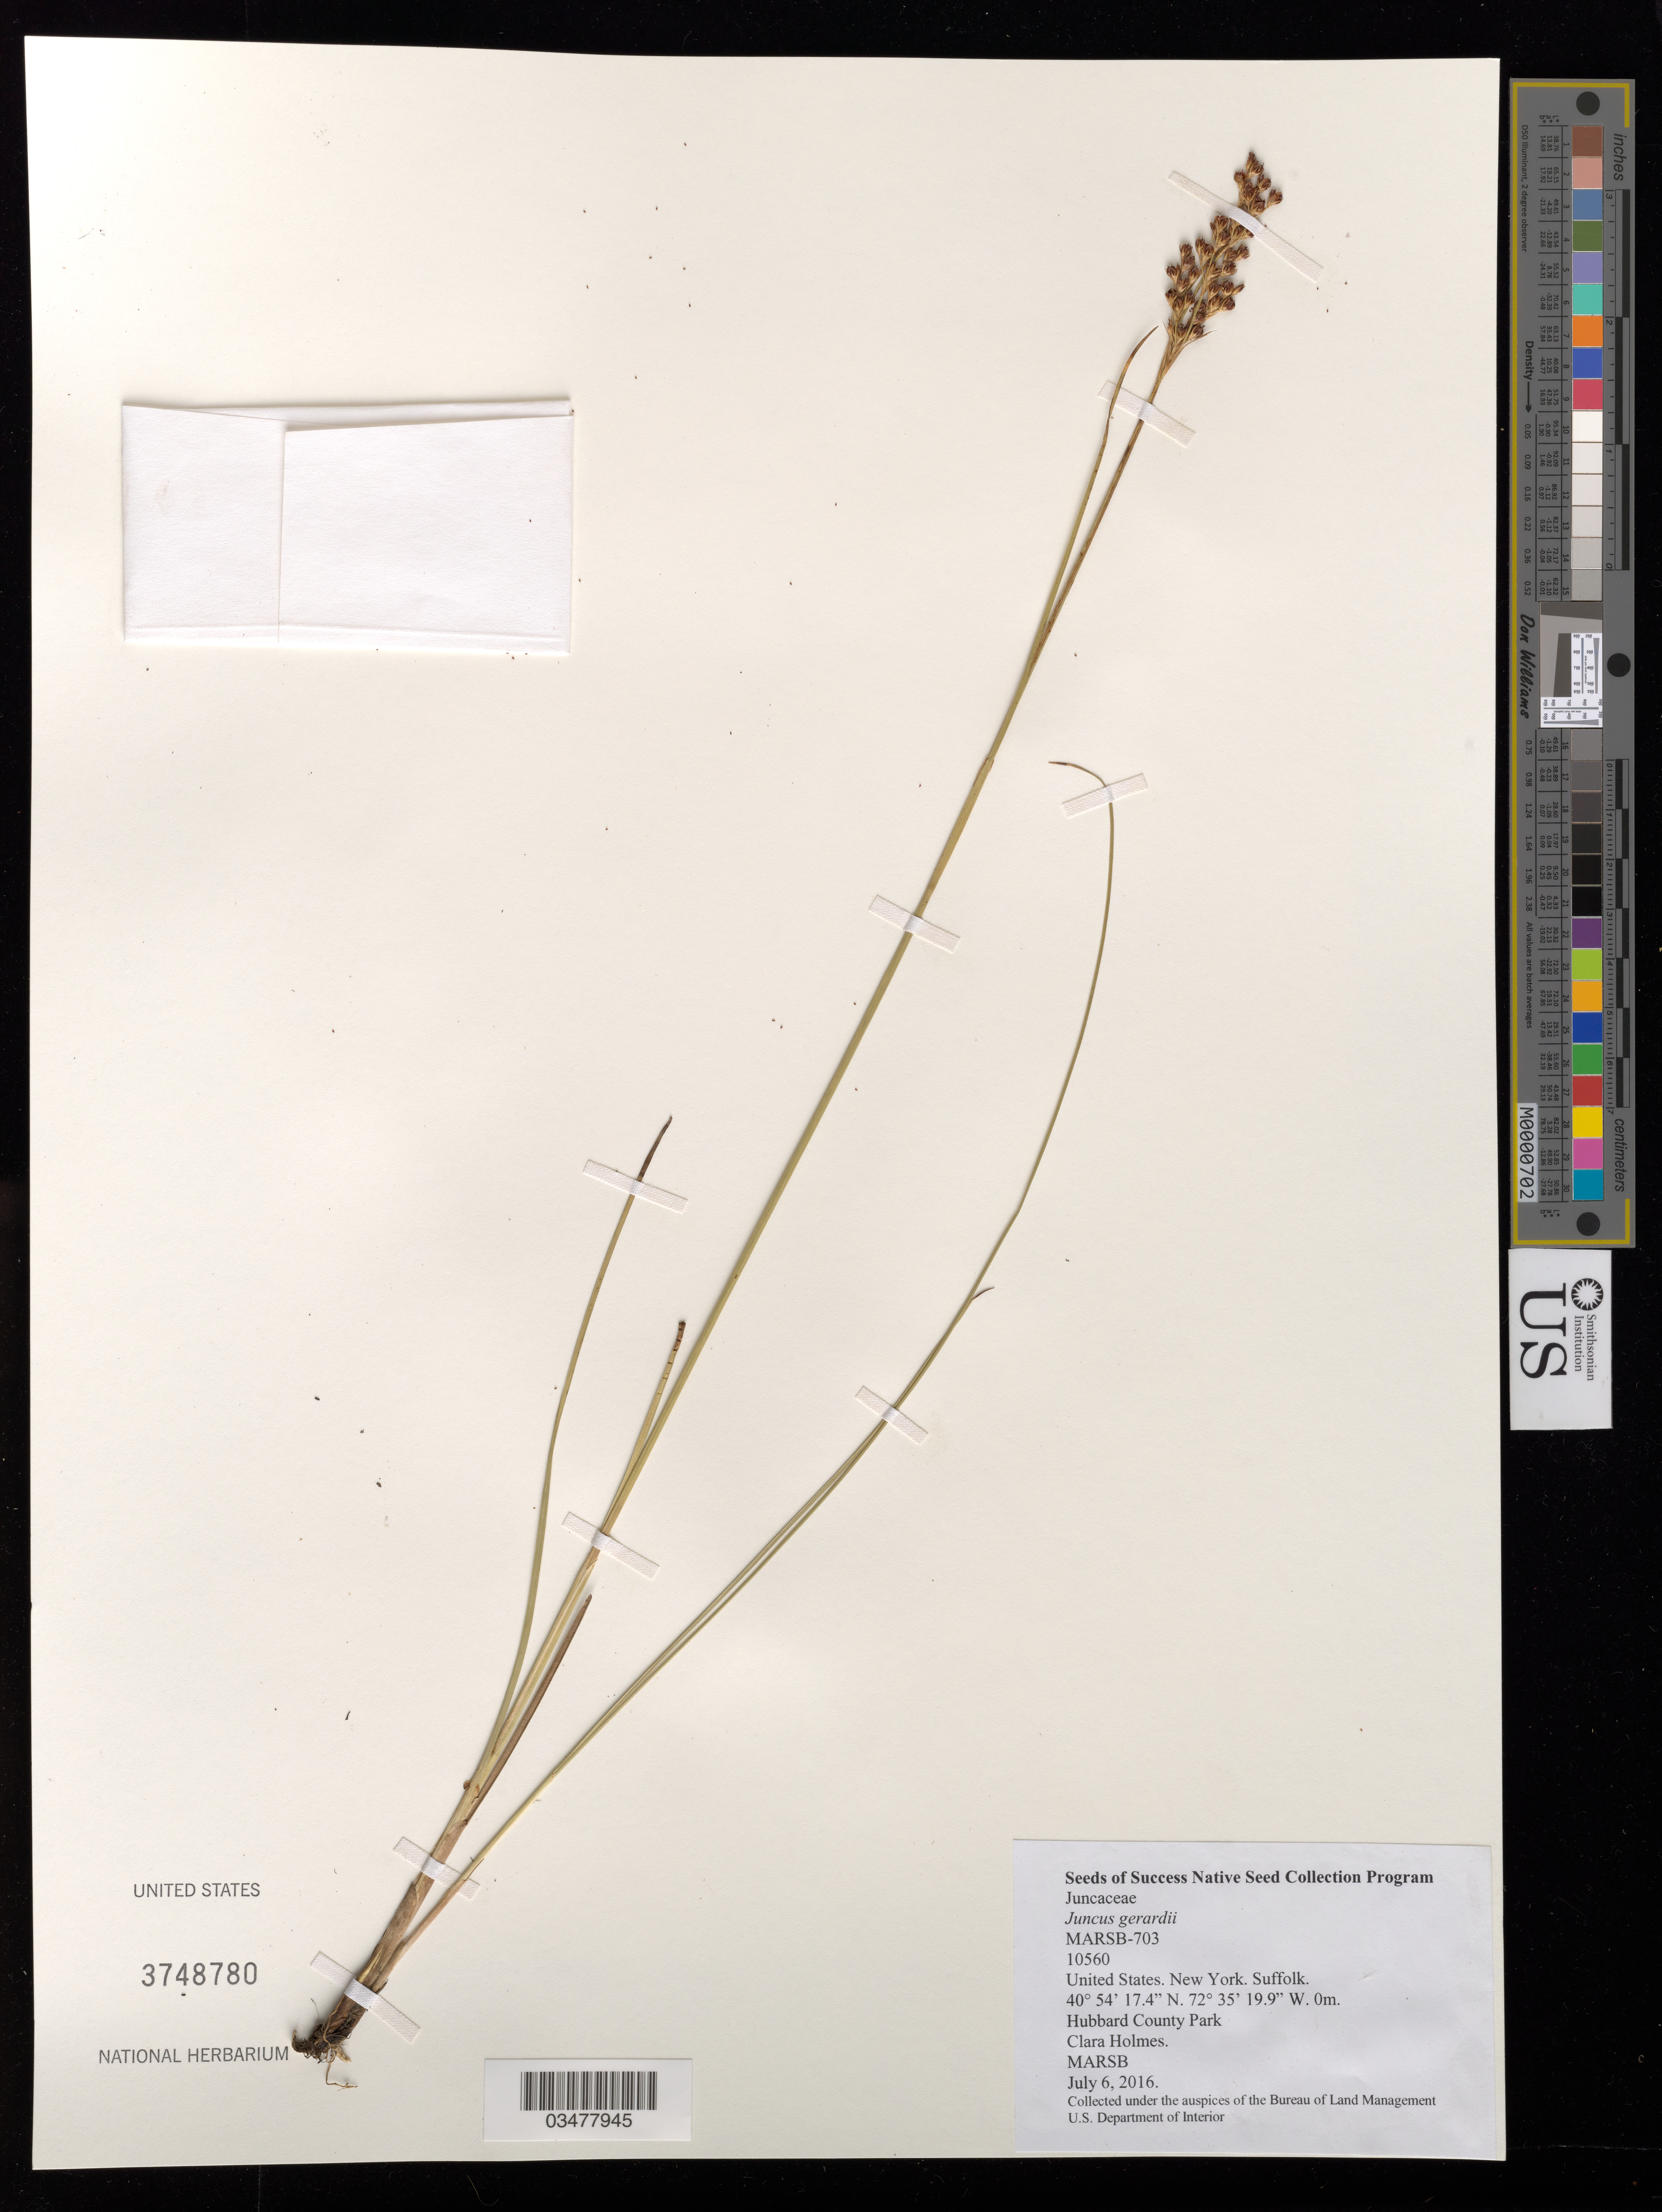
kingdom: Plantae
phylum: Tracheophyta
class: Liliopsida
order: Poales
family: Juncaceae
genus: Juncus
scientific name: Juncus gerardi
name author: Loisel.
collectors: C. Holmes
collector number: MARSB-703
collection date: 2016-07-06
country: United States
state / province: New York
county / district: Suffolk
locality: Hubbard County Park, White Column Entrance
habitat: High salt Marsh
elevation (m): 0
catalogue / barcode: US 3748780